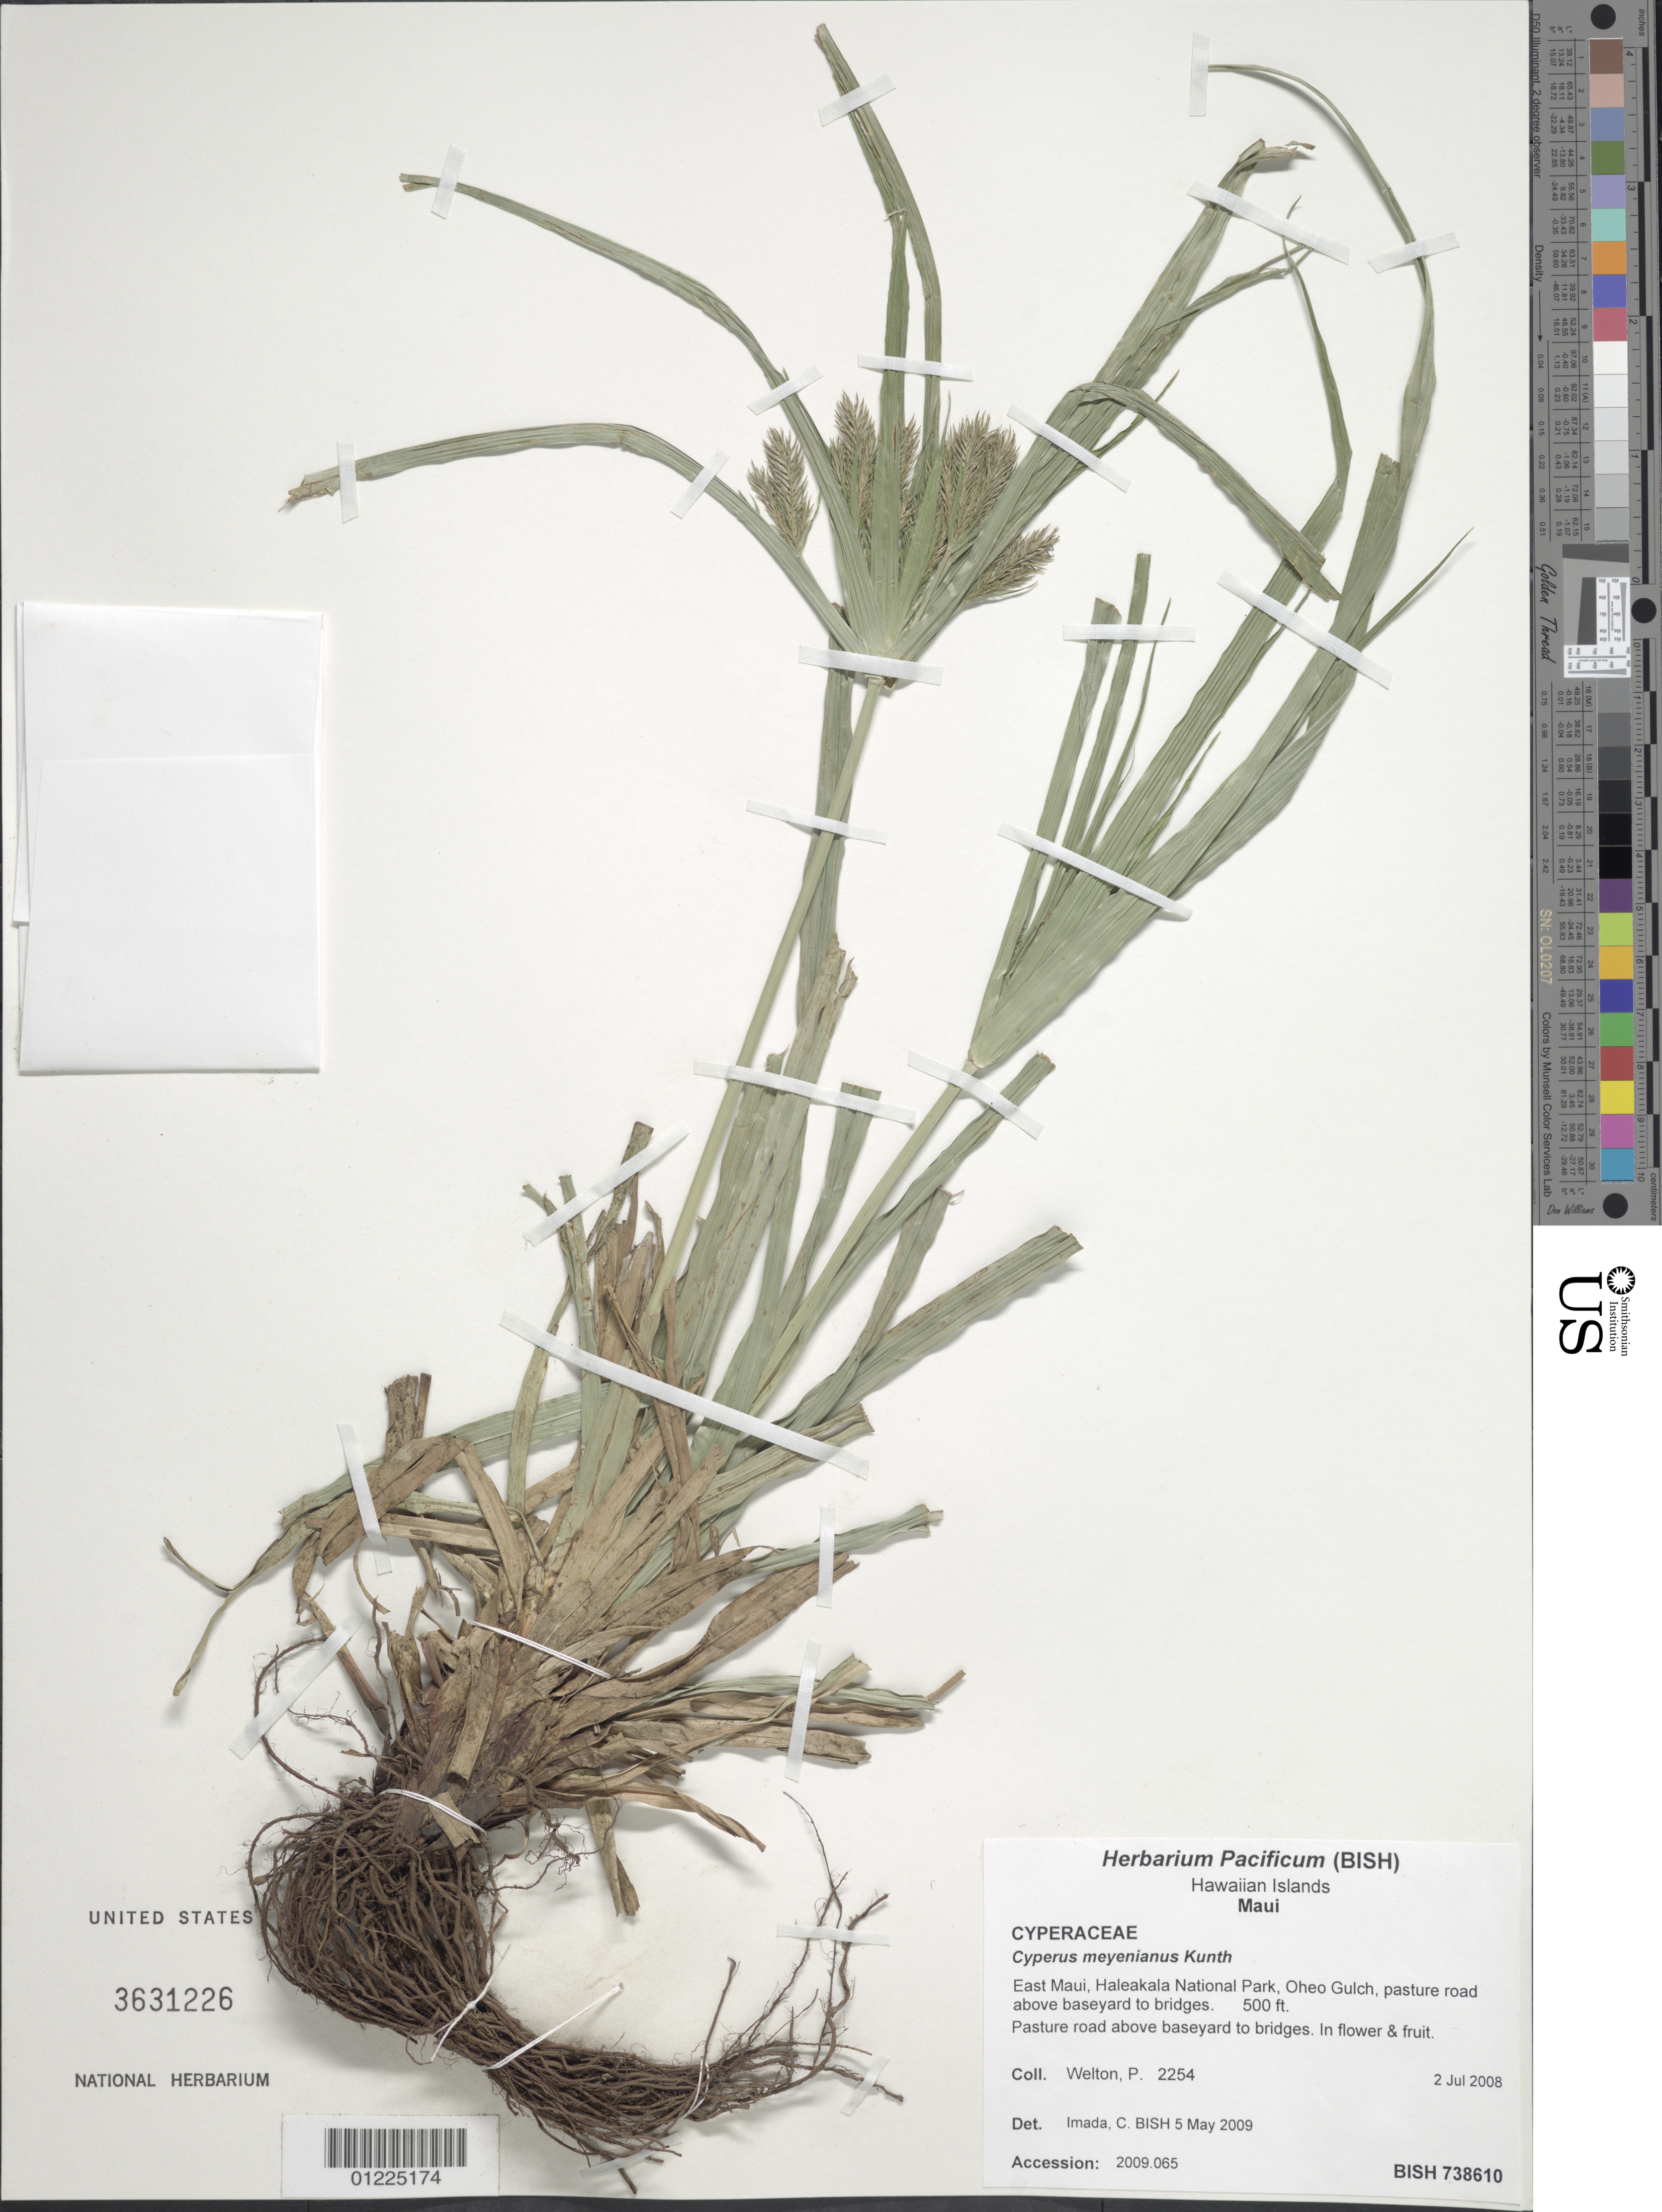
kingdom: Plantae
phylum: Tracheophyta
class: Liliopsida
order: Poales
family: Cyperaceae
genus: Cyperus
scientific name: Cyperus meyenianus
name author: Kunth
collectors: P. Welton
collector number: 2254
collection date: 2008-07-02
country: United States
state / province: Hawaii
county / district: Maui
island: Maui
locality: East Maui, Haleakala National Park, Oheo gulch, pasture road above baseyard to bridges.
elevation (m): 152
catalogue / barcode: US 3631226